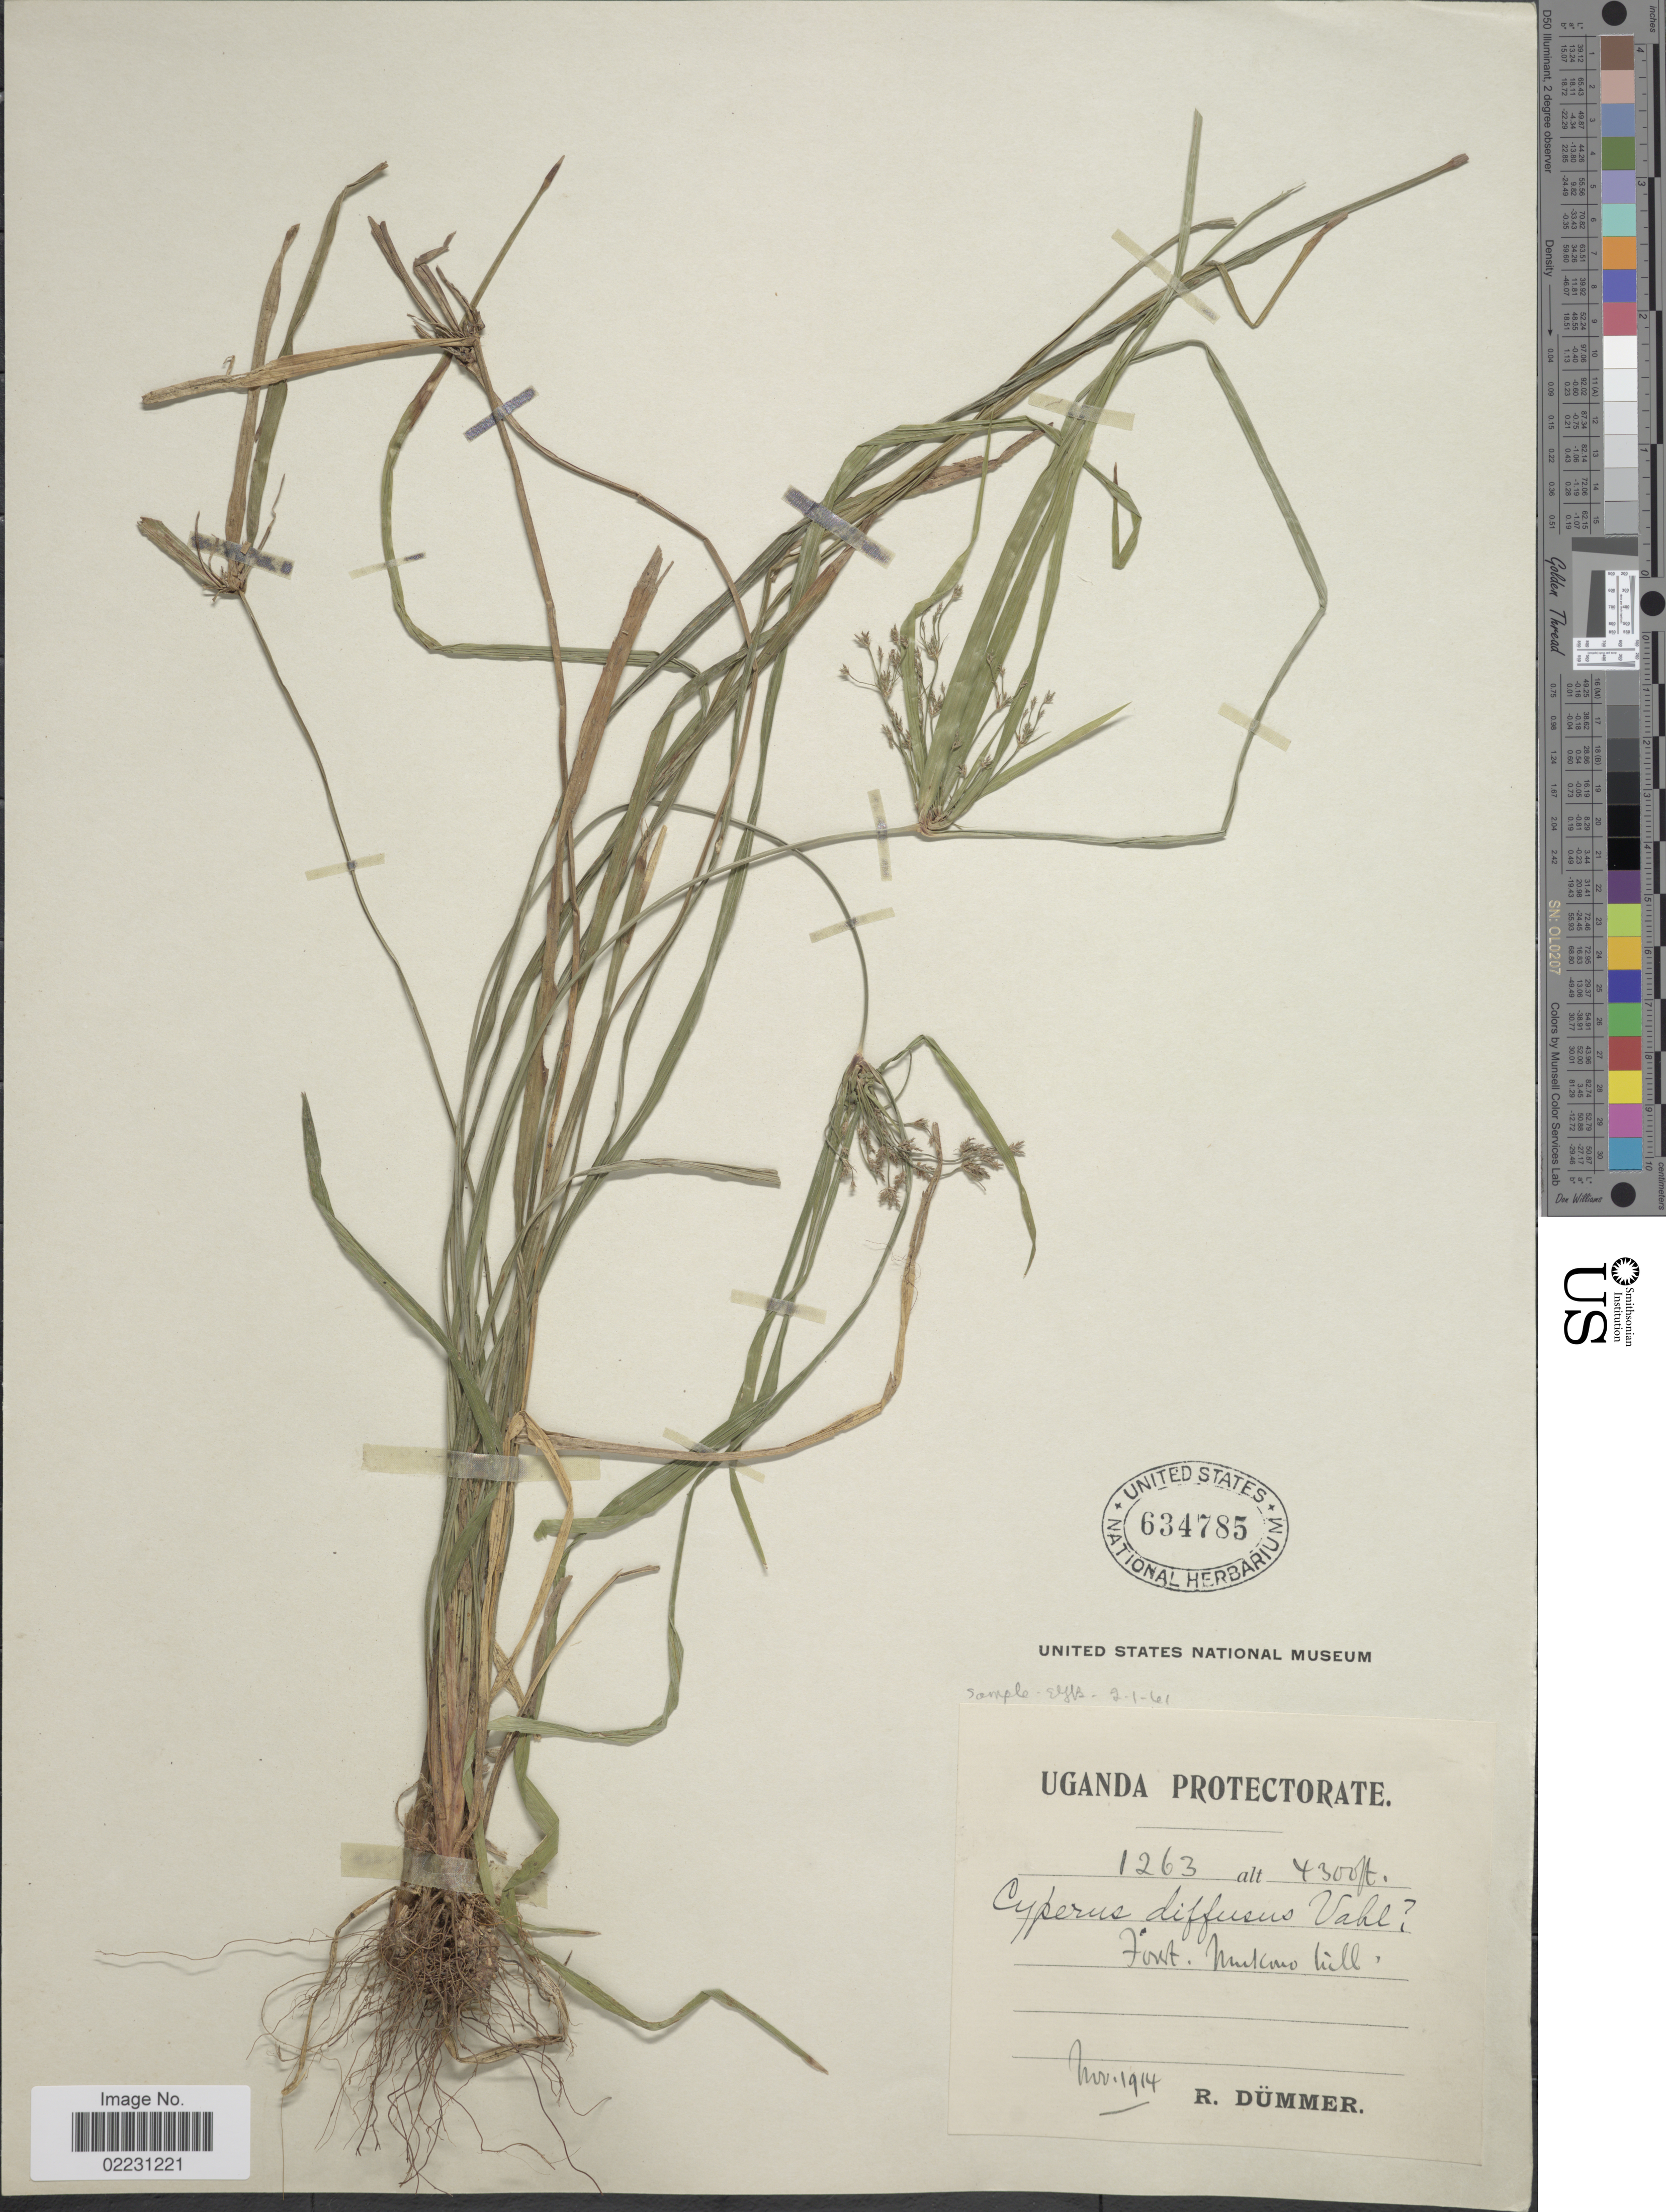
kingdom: Plantae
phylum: Tracheophyta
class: Liliopsida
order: Poales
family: Cyperaceae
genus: Cyperus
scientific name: Cyperus diffusus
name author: Vahl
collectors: R. A. Dümmer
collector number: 1263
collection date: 1914-11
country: Uganda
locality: Uganda Protectorate. Fort. Mukono hill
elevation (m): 1311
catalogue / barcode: US 634785